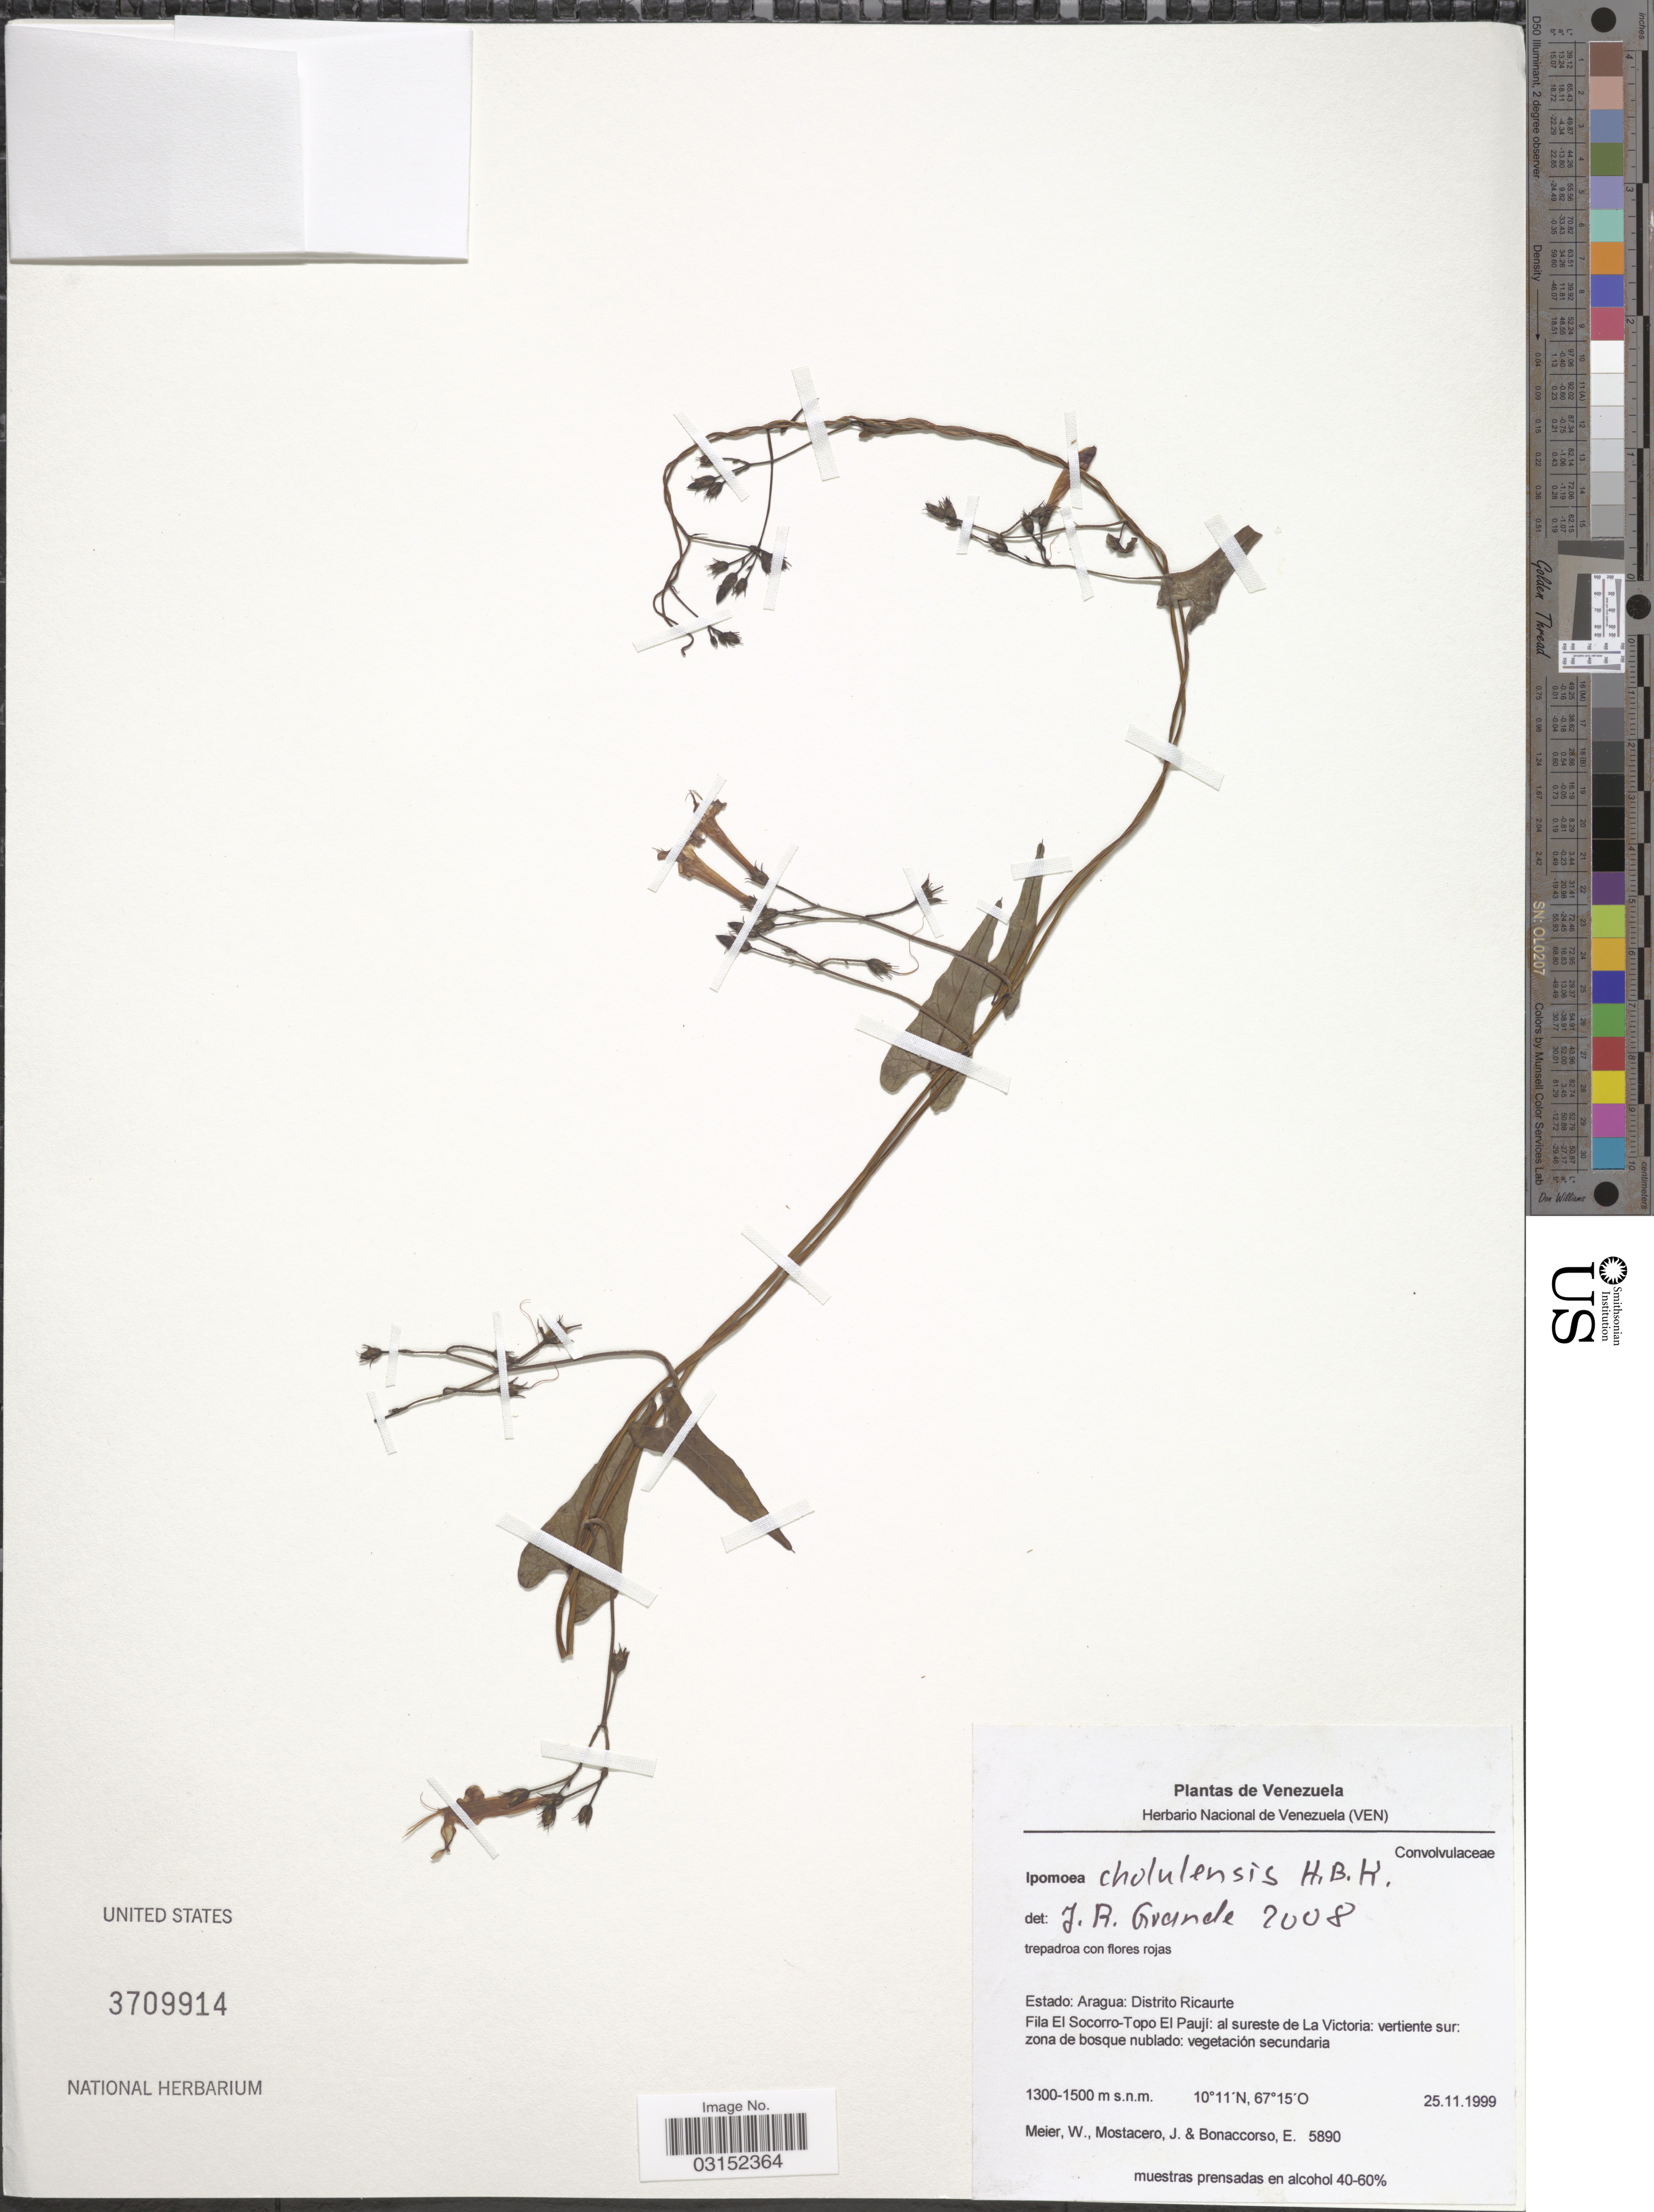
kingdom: Plantae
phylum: Tracheophyta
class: Magnoliopsida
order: Solanales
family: Convolvulaceae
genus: Ipomoea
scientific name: Ipomoea cholulensis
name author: Kunth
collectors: W. Meier, J. Mostacero & E. Bonaccorso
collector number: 5890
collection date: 1999-11-25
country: Venezuela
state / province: Aragua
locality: Distrito Ricaurte, Fila El Socorro-Topo El Pauji: al sureste de La Victoria: vertiente sur.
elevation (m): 1300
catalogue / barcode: US 3709914